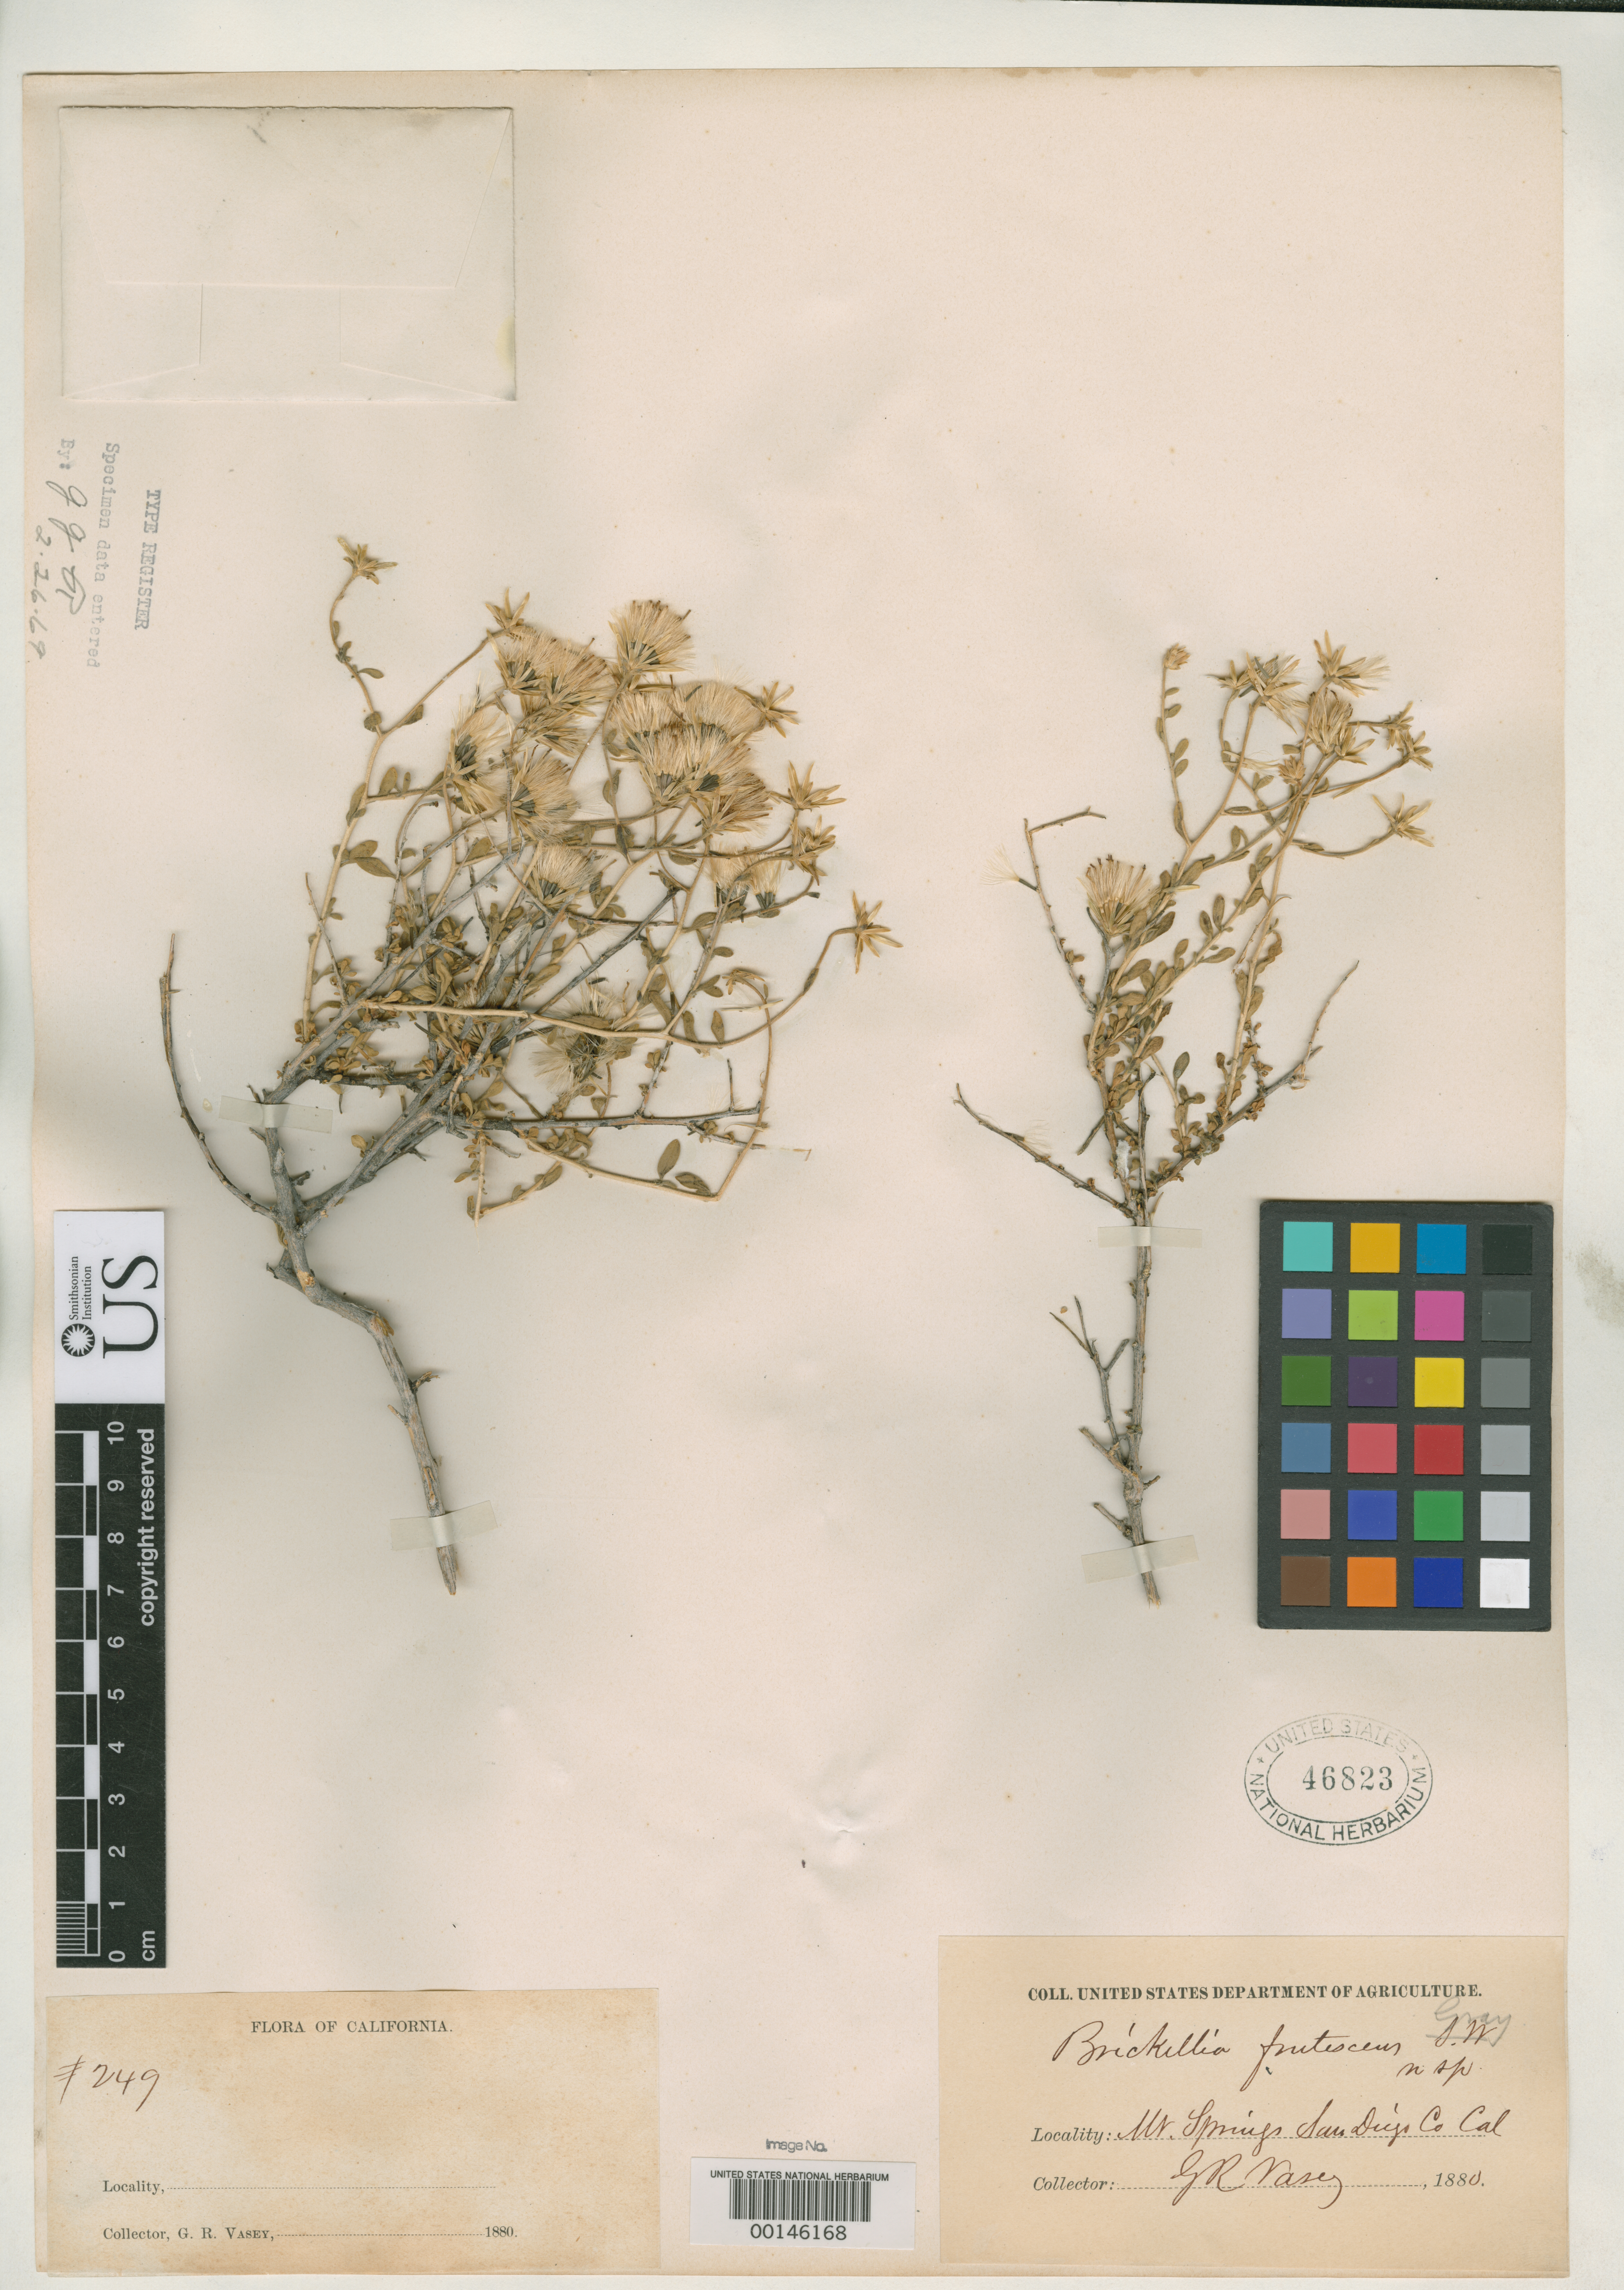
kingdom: Plantae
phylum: Tracheophyta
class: Magnoliopsida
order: Asterales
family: Asteraceae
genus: Brickellia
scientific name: Brickellia frutescens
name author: A. Gray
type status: Isosyntype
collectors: G. R. Vasey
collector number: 249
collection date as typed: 1880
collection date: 1880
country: United States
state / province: California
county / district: San Diego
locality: Mountain Springs.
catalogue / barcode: US 46823